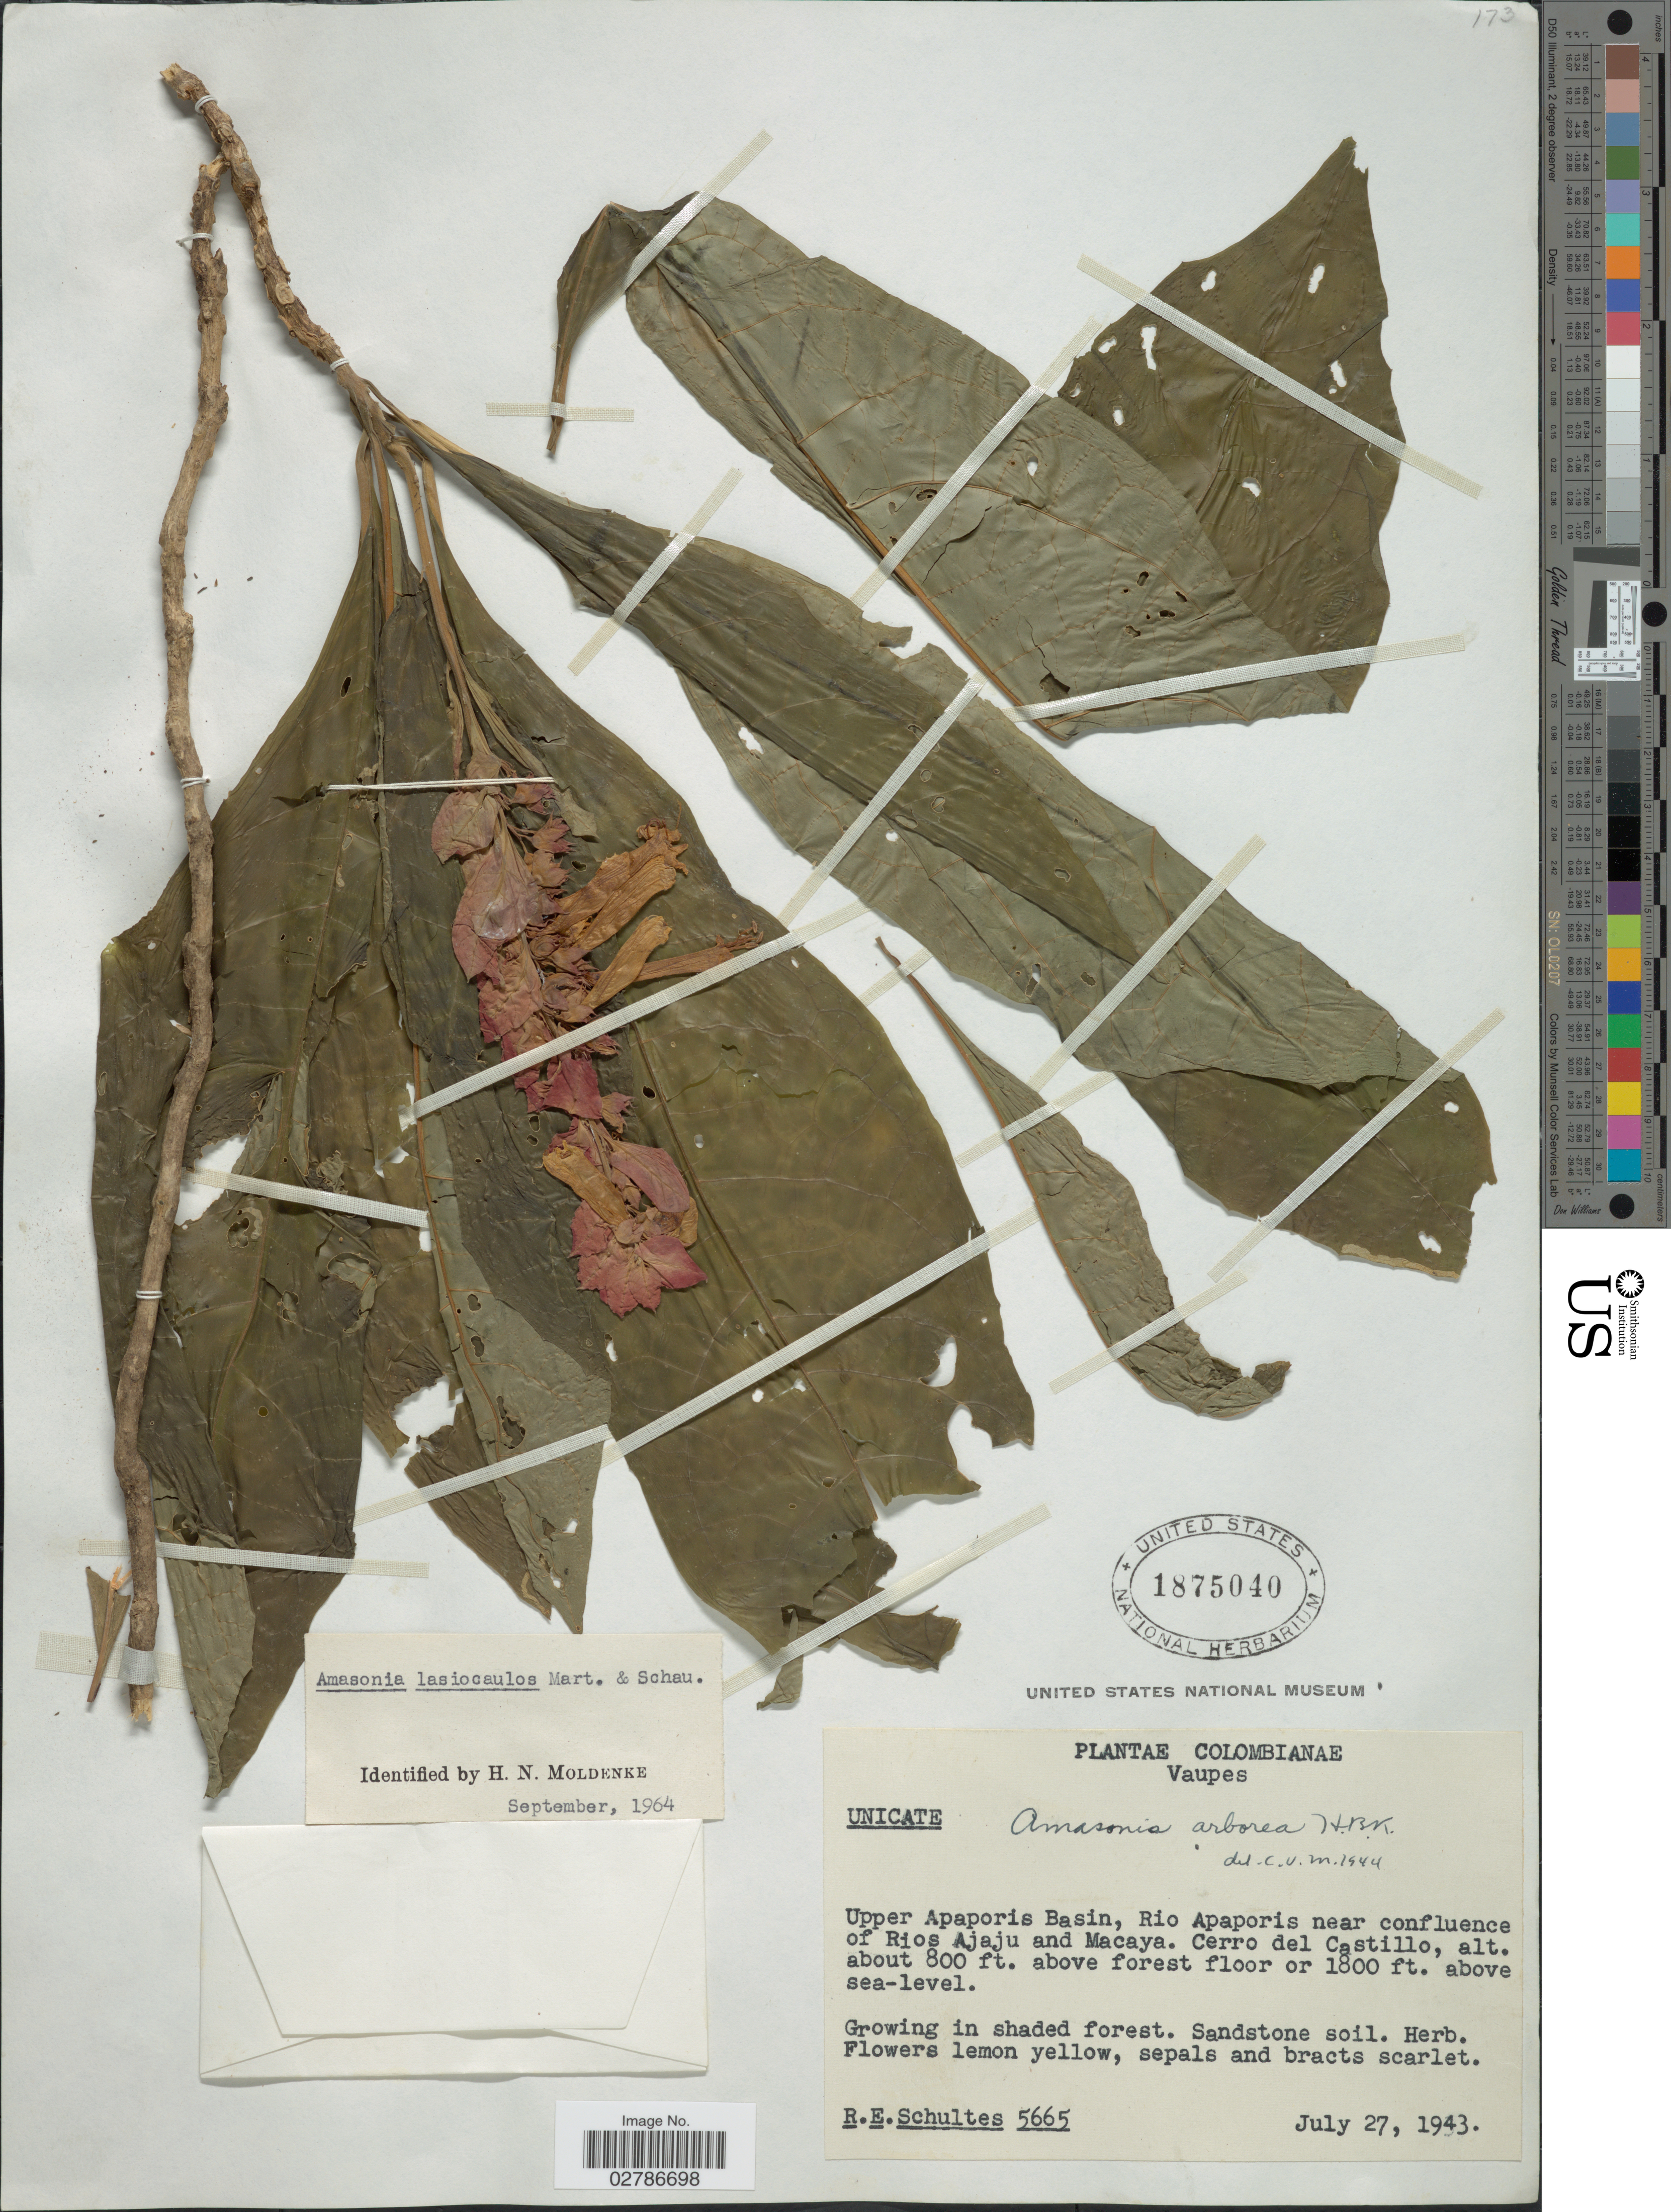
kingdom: Plantae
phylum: Tracheophyta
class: Magnoliopsida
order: Lamiales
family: Lamiaceae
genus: Amasonia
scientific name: Amasonia lasiocaulos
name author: Mart. & Schauer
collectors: R. E. Schultes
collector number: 5665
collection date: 1943-07-27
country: Colombia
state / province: Vaupés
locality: Upper Apaporis Basin, Rio Apaporis near confluence of Rios Ajaju and Macaya. Cerro del Castillo.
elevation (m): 244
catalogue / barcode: US 1875040